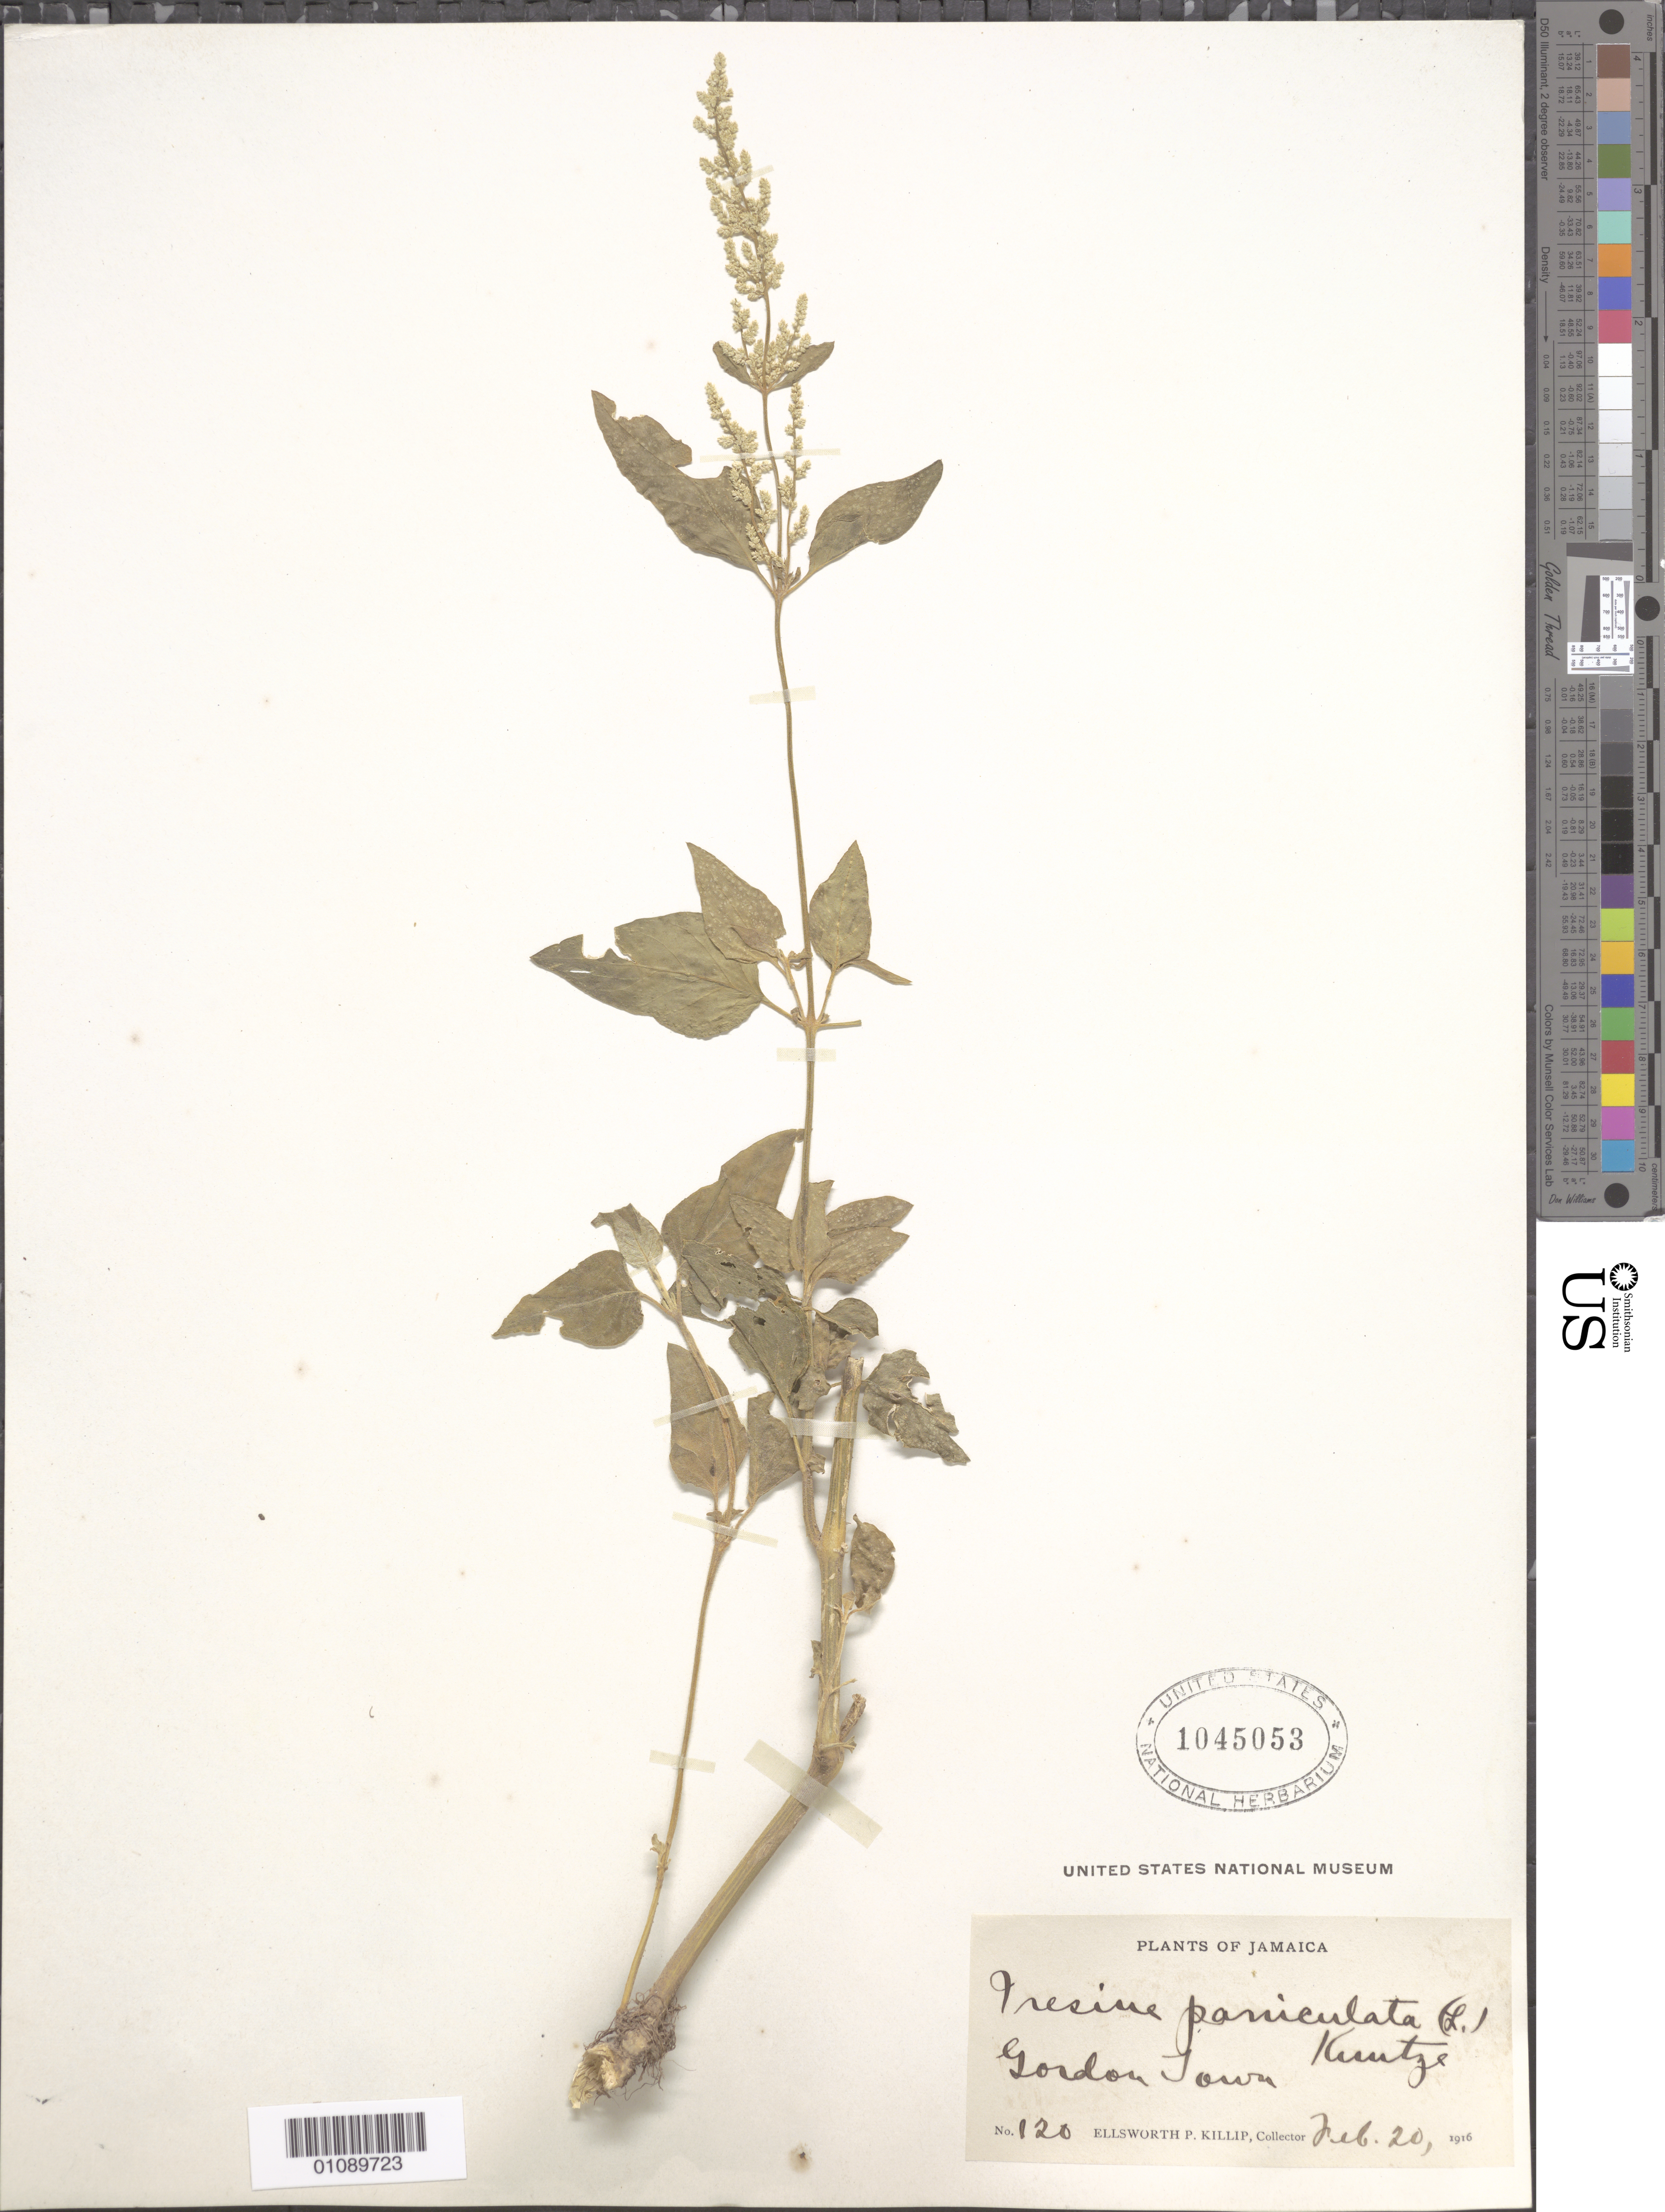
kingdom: Plantae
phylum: Tracheophyta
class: Magnoliopsida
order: Caryophyllales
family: Amaranthaceae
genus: Iresine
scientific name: Iresine paniculata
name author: (L.) Kuntze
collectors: E. P. Killip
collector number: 120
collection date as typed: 20 Feb 1916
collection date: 1916-02-20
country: Jamaica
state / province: Saint Andrew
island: Jamaica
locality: Gordon Town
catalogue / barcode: US 1045053